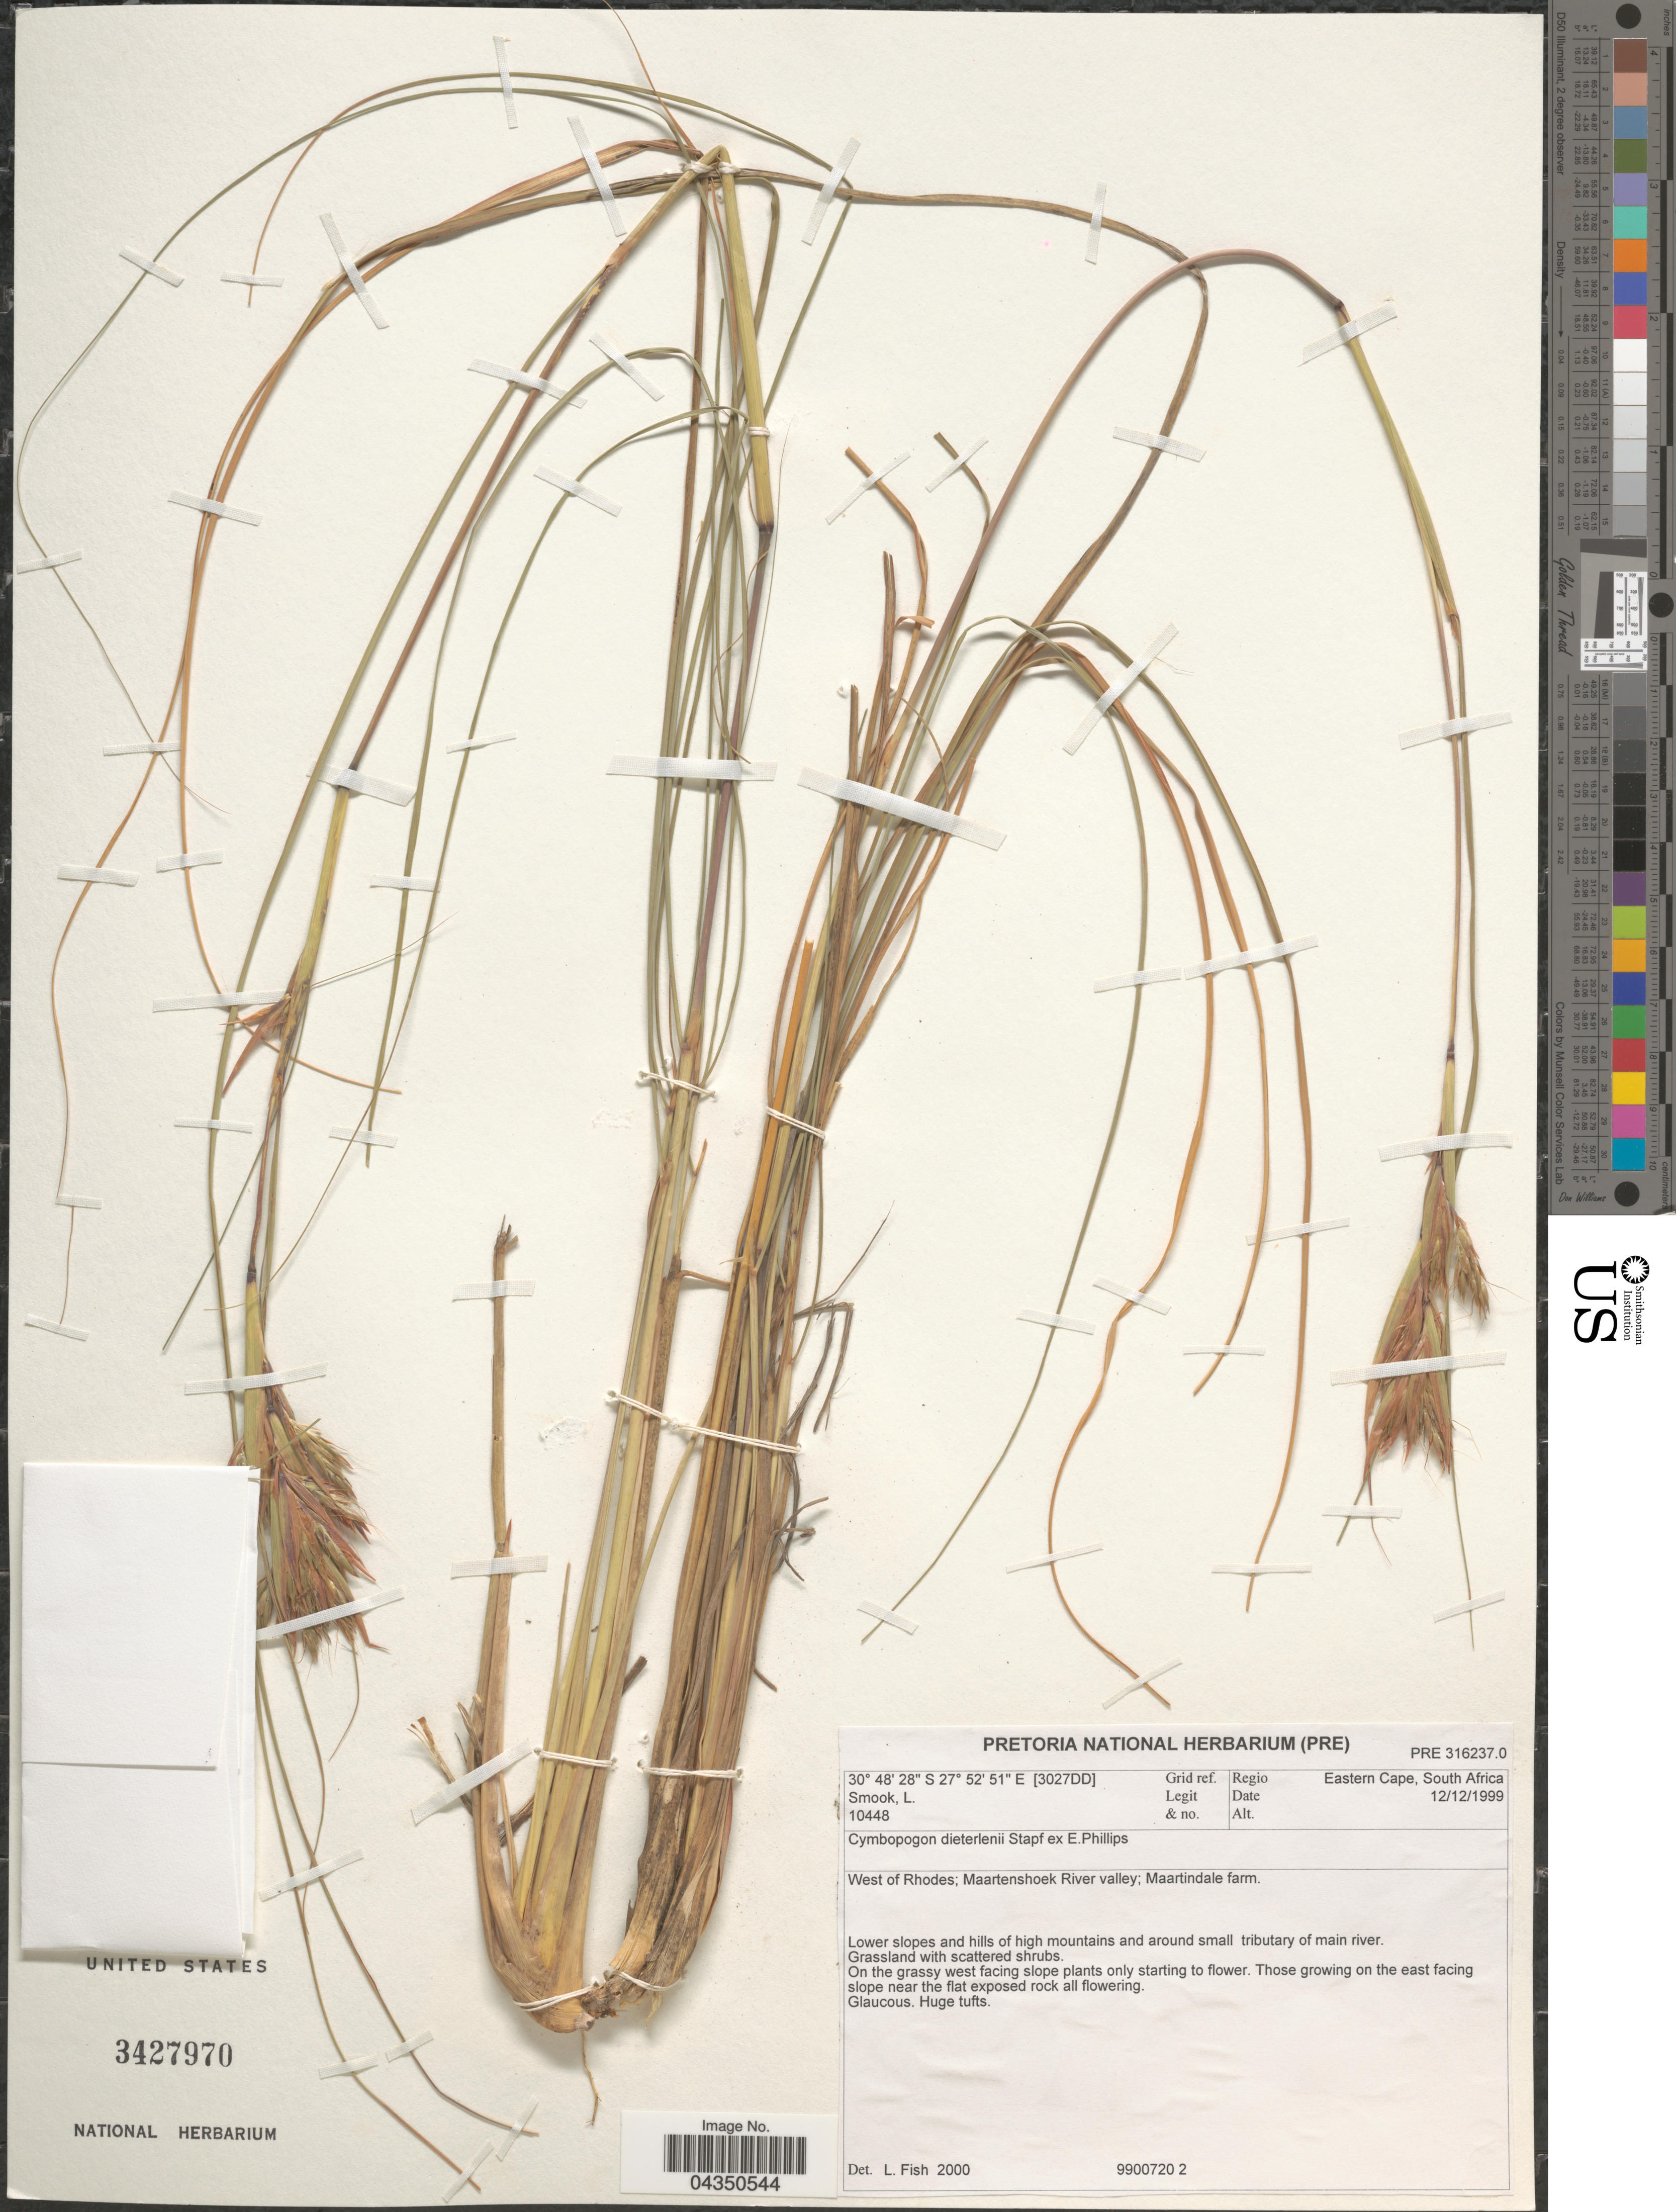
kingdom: Plantae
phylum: Tracheophyta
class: Liliopsida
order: Poales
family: Poaceae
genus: Cymbopogon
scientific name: Cymbopogon dieterlenii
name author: (Stapf ex E. Phillips) Stapf ex Schweick.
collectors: L. Smook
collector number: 10448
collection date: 1999-12-12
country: South Africa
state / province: Eastern Cape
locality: [3027DD] Grid ref. Regio Eastern Cape, South Africa. West of Rhodes, Maartenshoek River valley; Maartindale farm. Lower slopes and hills of high mountains and around small tributary of main river. On the grassy west facing slope.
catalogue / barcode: US 3427970